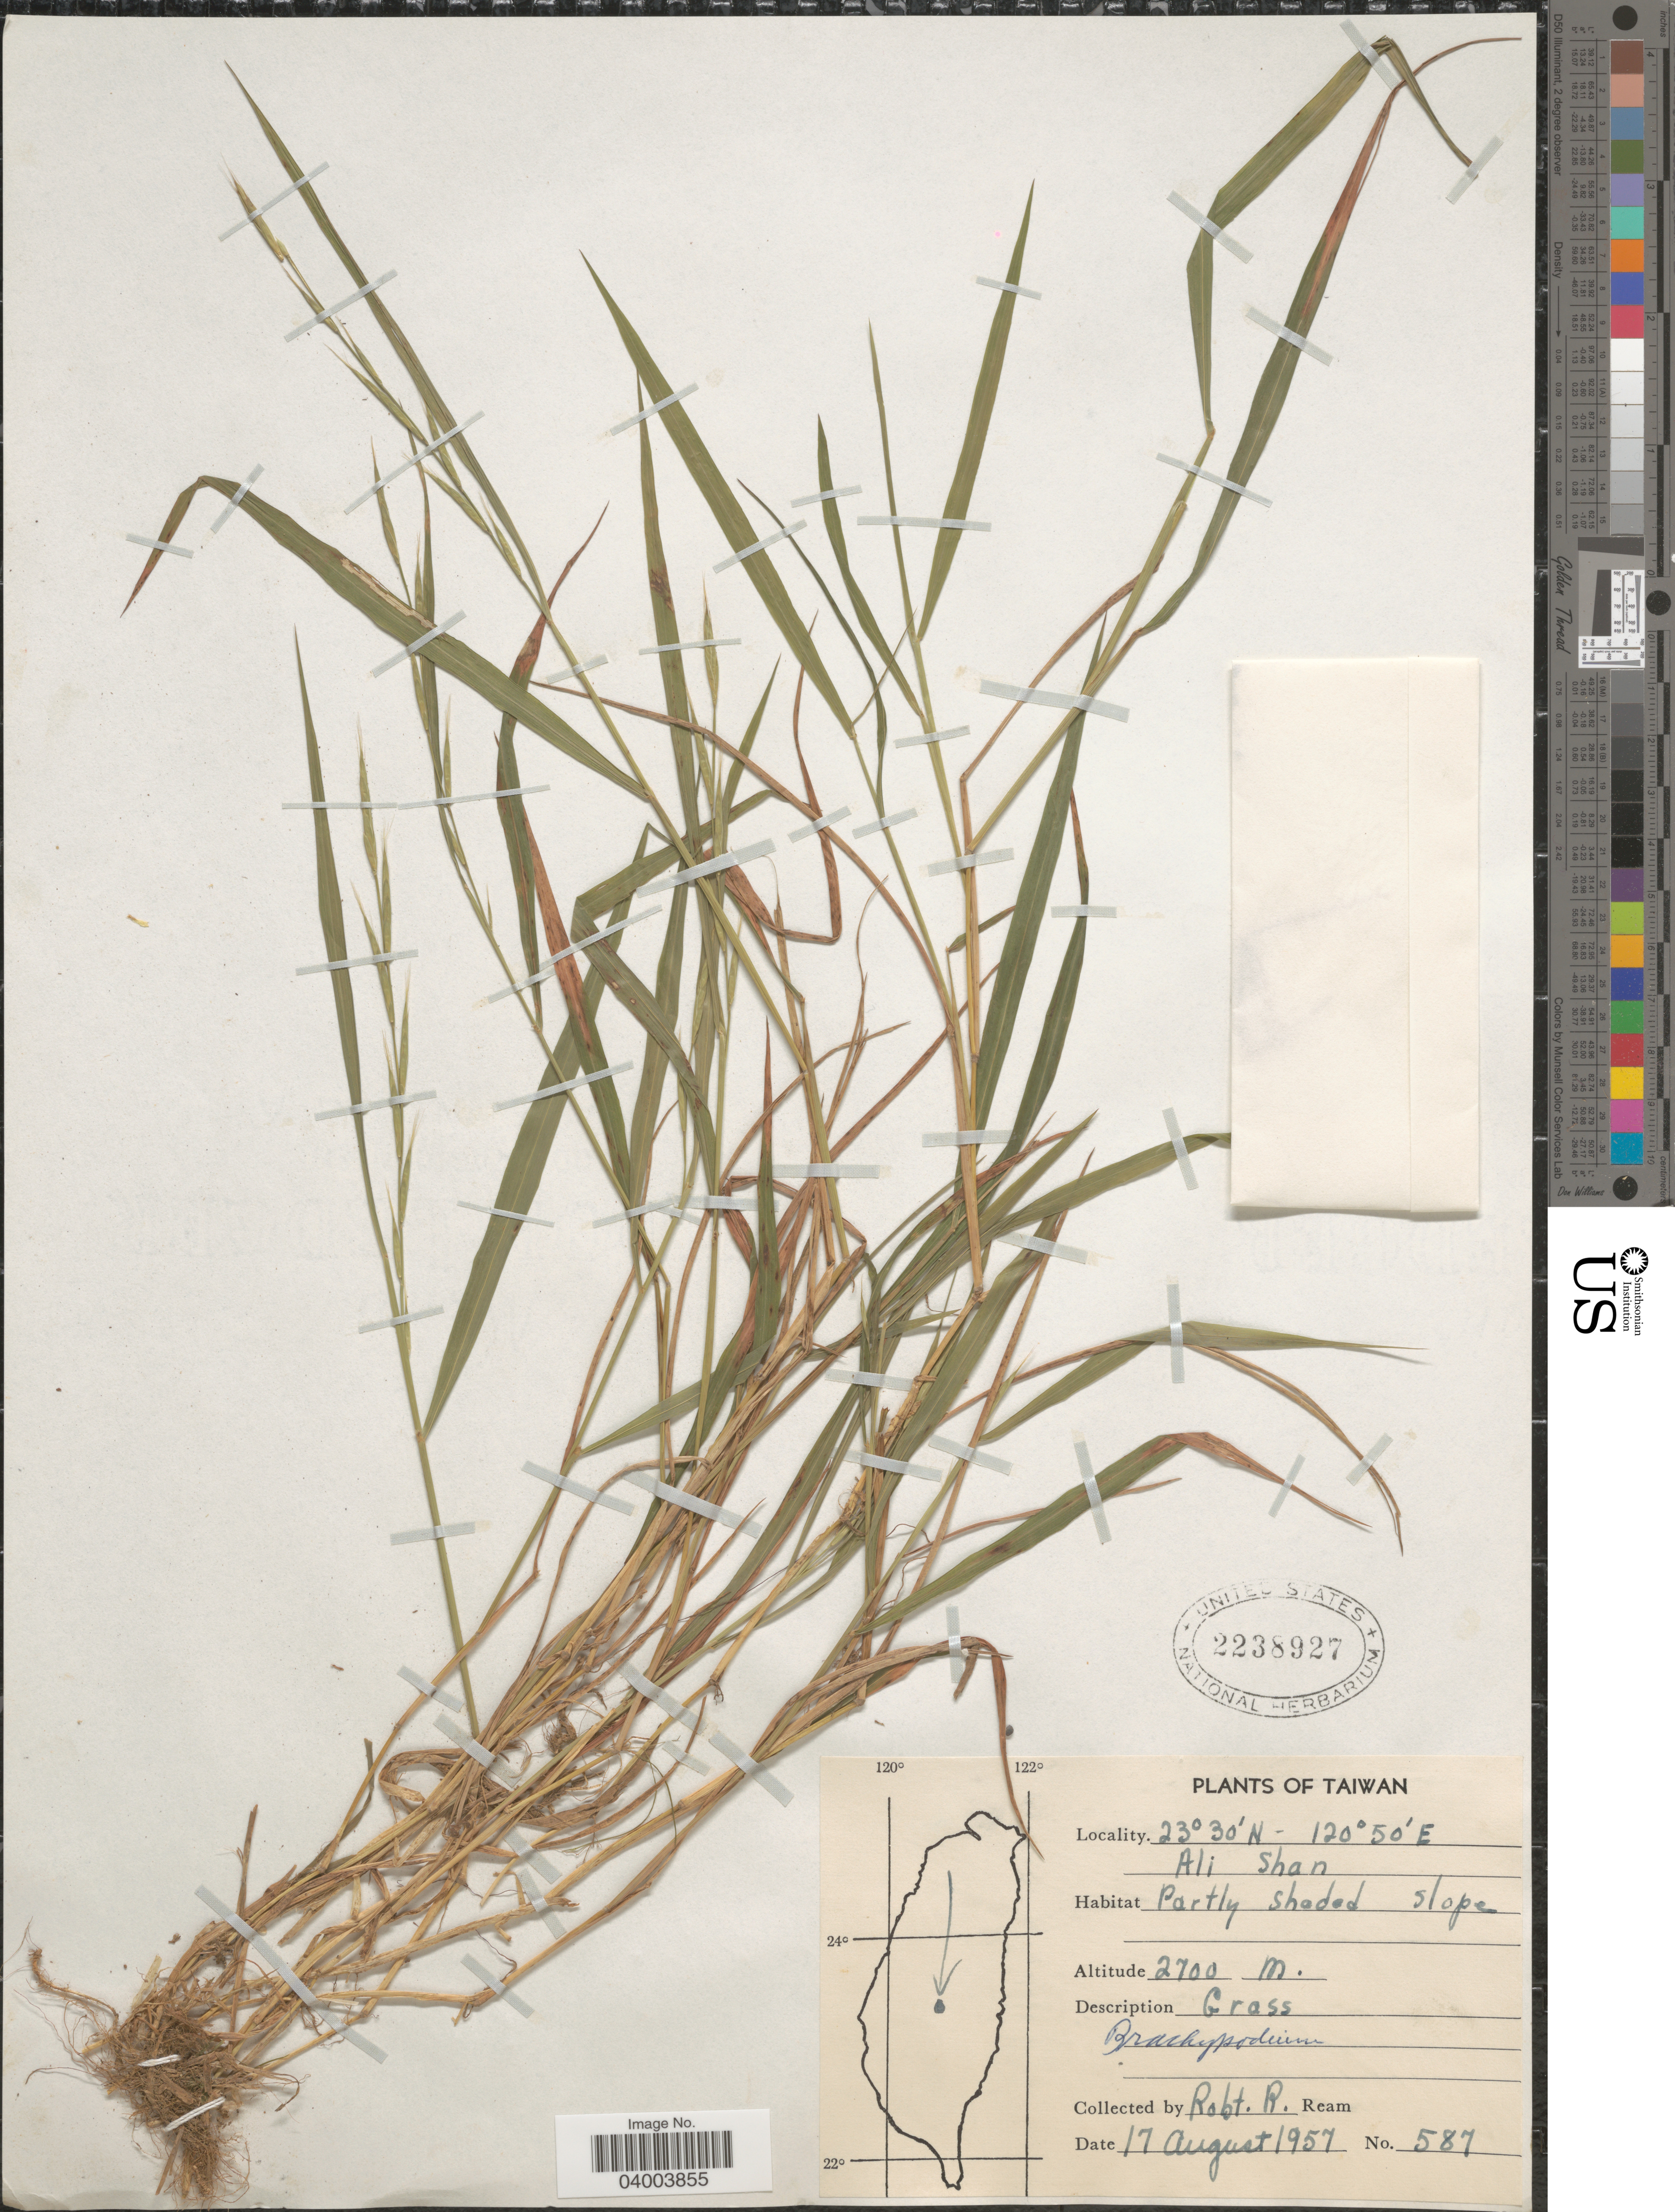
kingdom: Plantae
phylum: Tracheophyta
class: Liliopsida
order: Poales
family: Poaceae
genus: Brachypodium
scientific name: Brachypodium sp.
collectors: R. Ream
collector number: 587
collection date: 1957-08-17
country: Taiwan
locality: Ali Shan.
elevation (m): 2700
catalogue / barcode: US 2238927